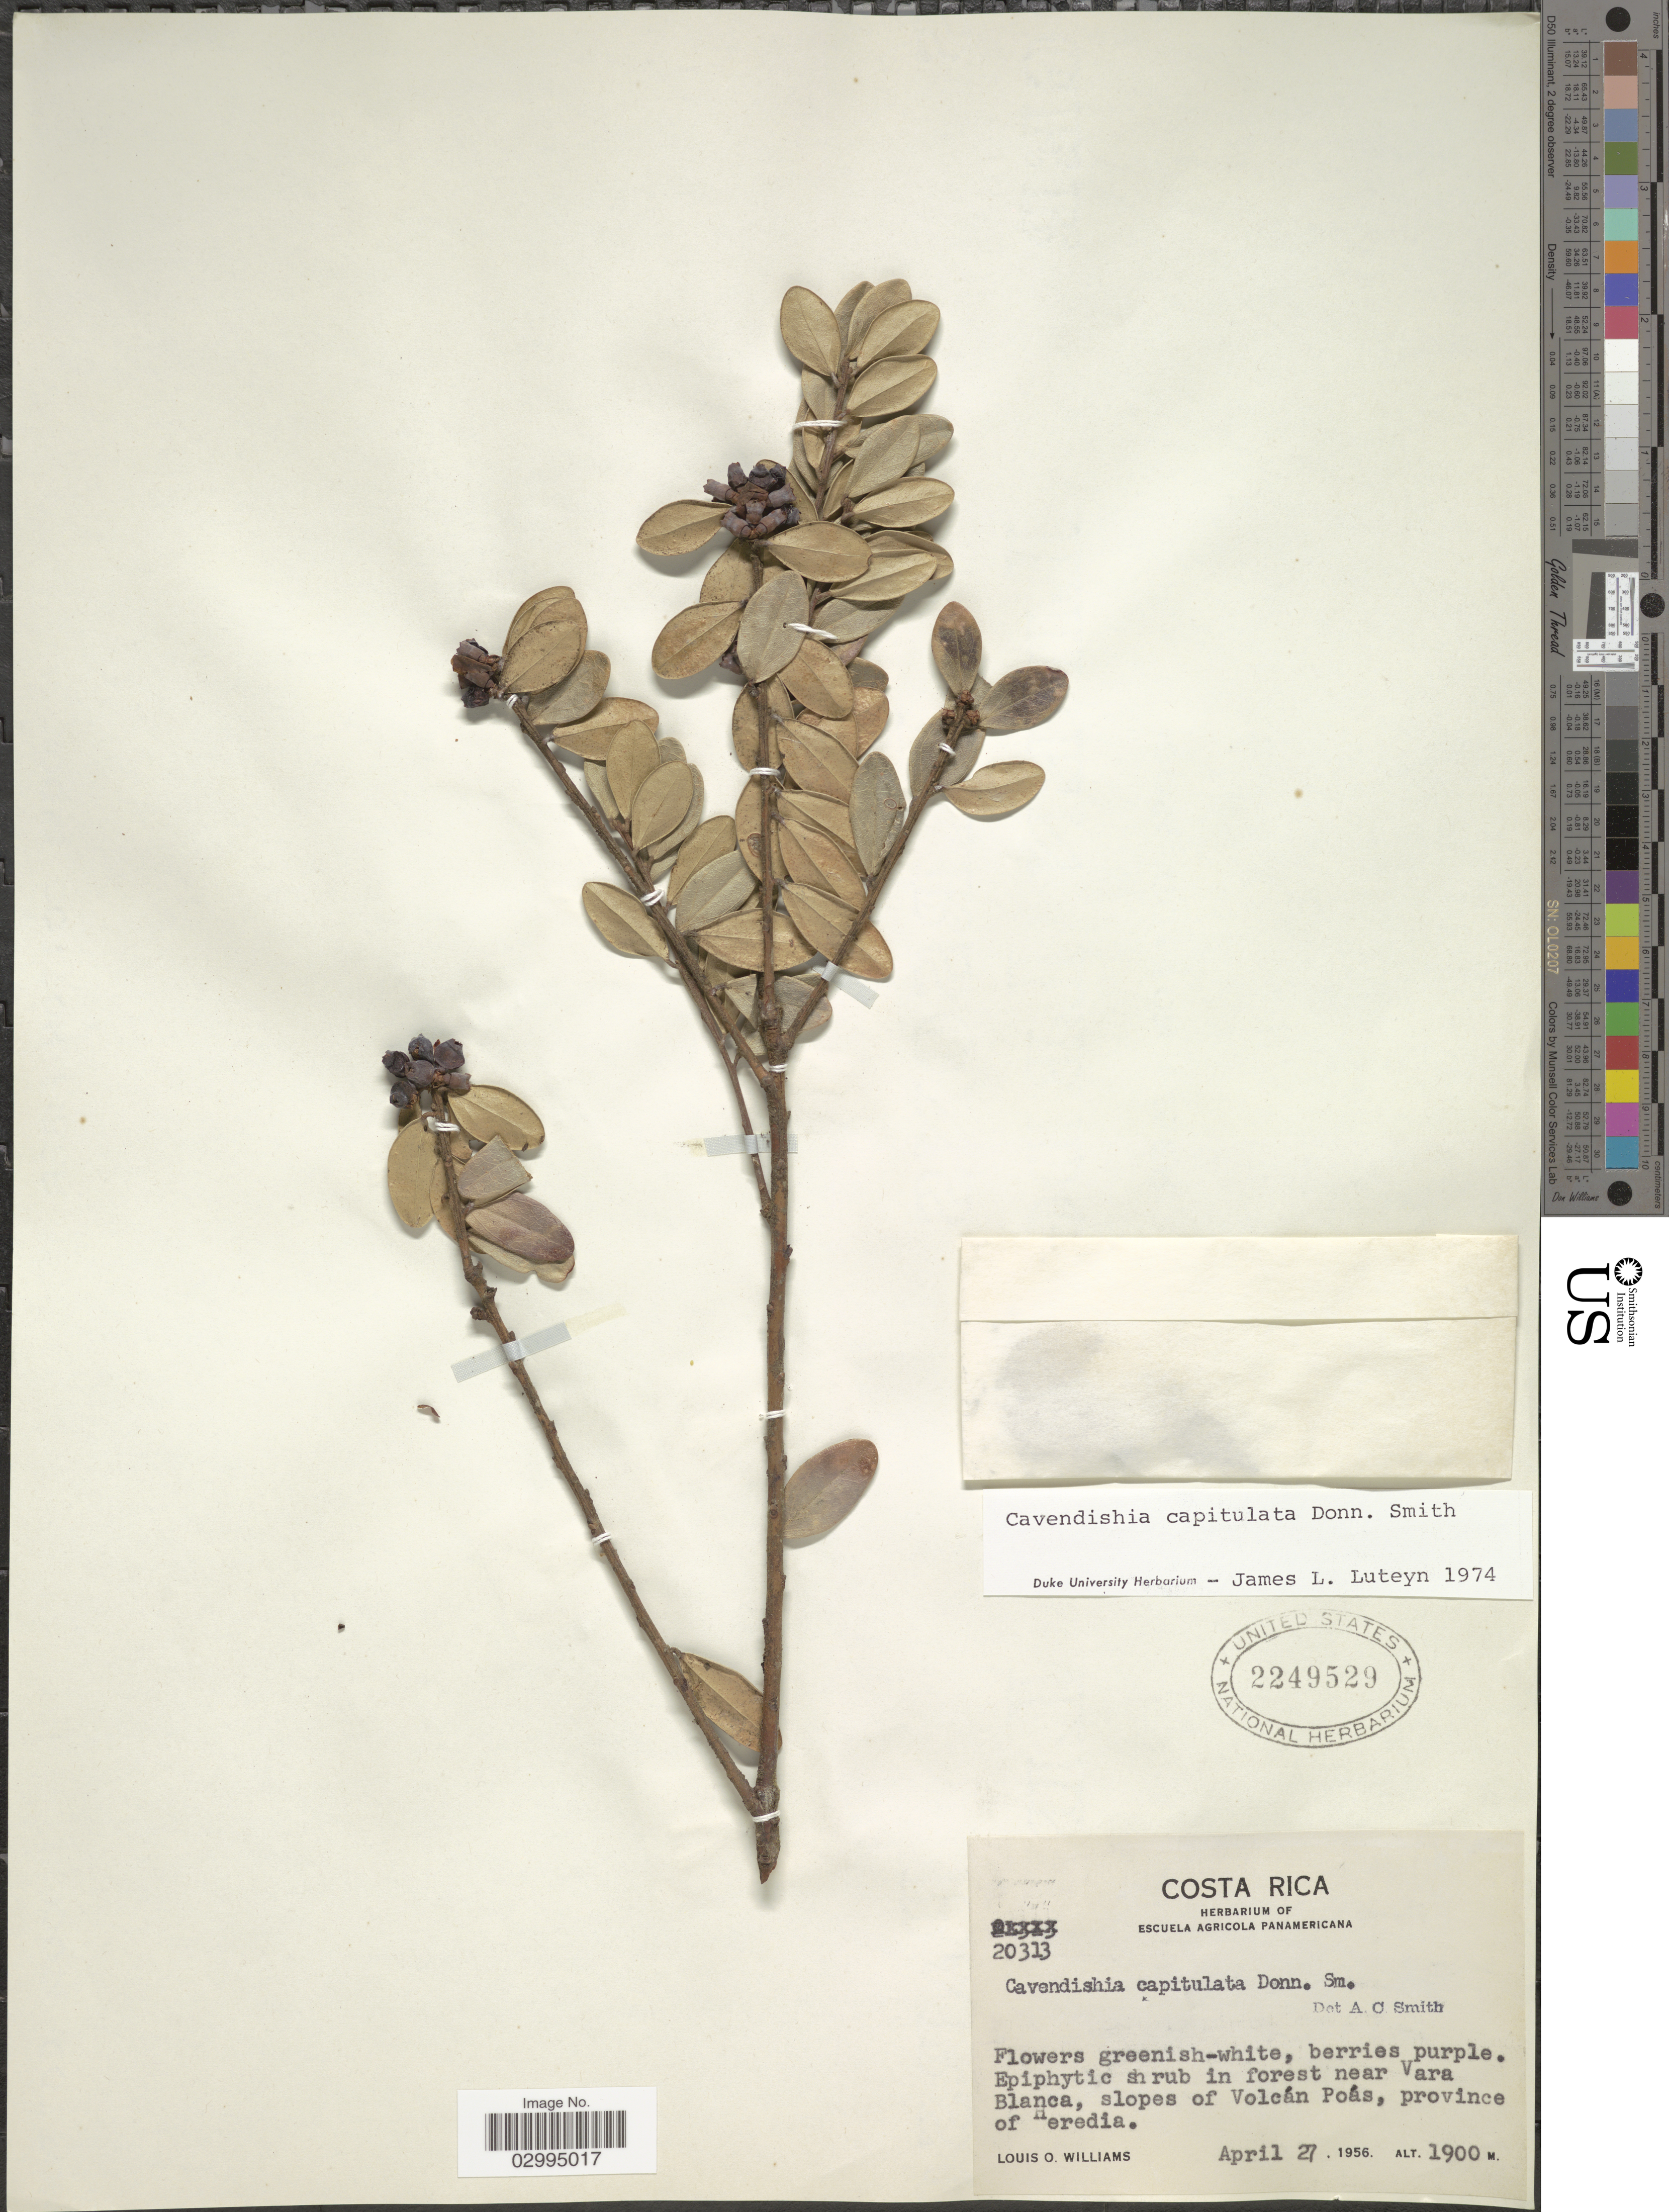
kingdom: Plantae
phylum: Tracheophyta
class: Magnoliopsida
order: Ericales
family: Ericaceae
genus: Cavendishia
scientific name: Cavendishia capitulata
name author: Donn. Sm.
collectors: L. O. Williams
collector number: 20313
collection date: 1956-04-27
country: Costa Rica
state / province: Heredia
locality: In forest near Vara Blanca, slopes of Volcán Poás, province of Heredia.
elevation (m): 1900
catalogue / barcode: US 2249529